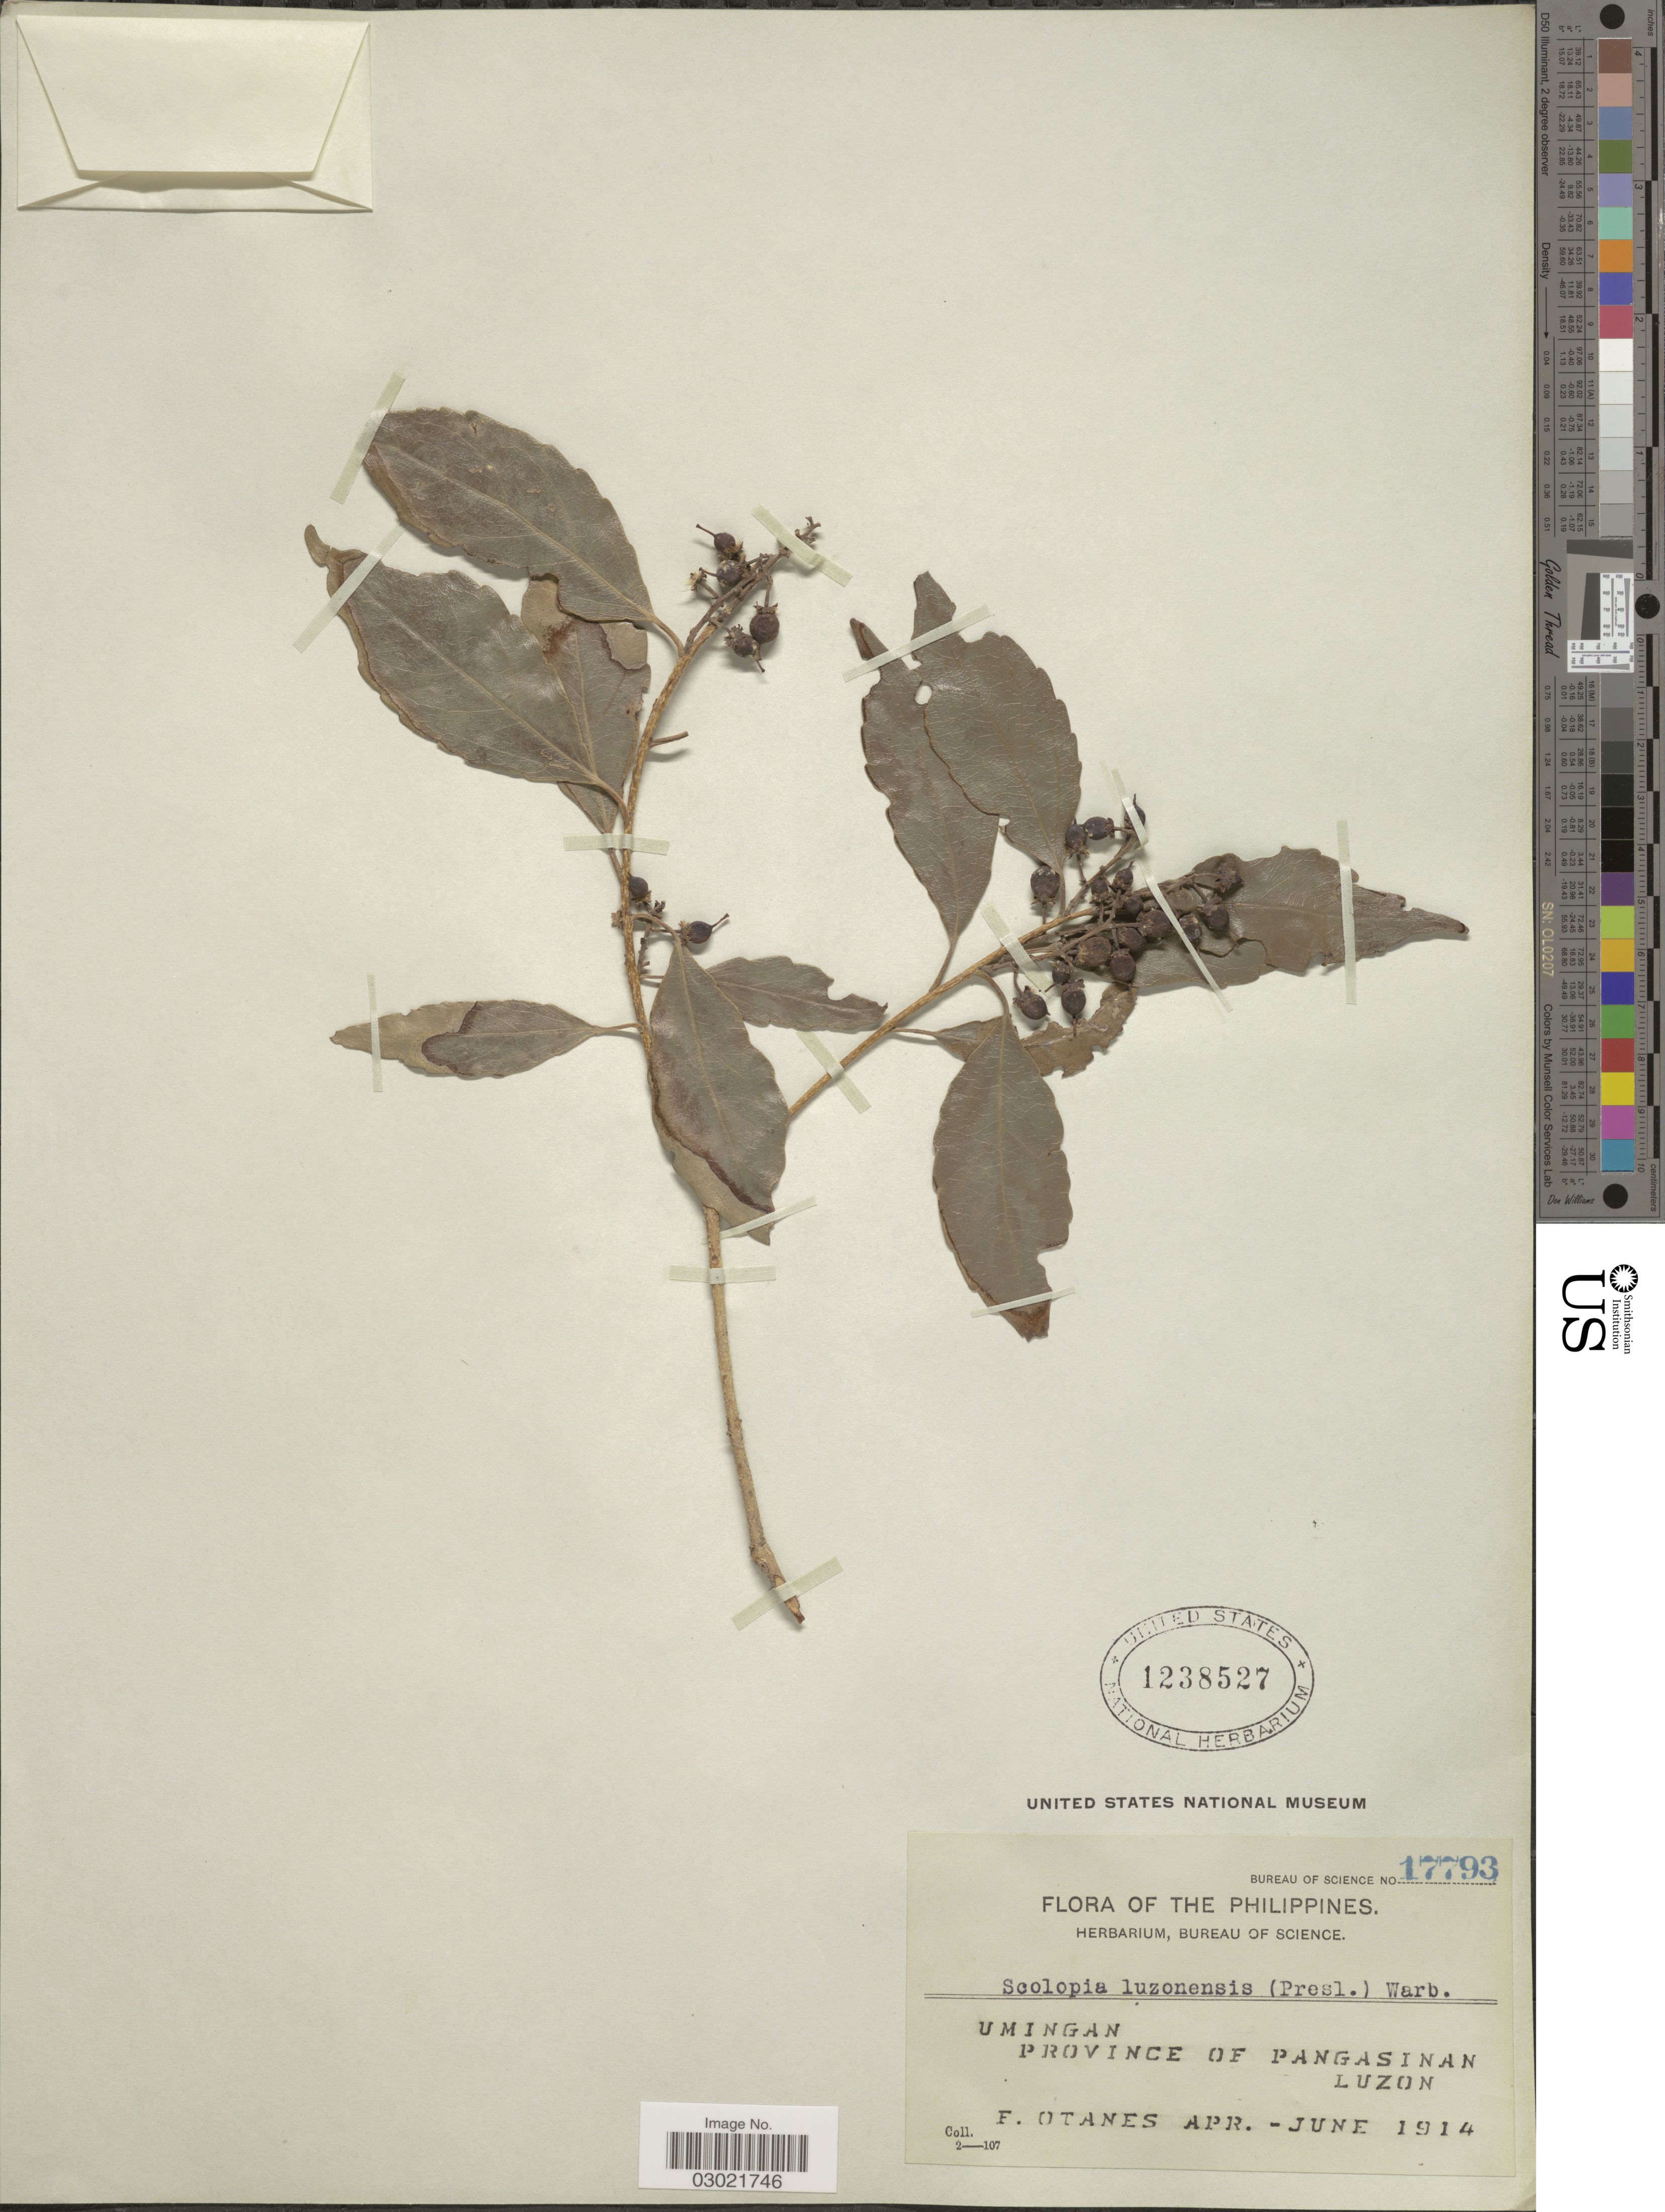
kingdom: Plantae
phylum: Tracheophyta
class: Magnoliopsida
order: Malpighiales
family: Salicaceae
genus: Scolopia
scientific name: Scolopia luzonensis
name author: (C. Presl) Warb.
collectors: F. Q. Otanes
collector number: Bureau of Science 17793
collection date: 1914-04/1914-06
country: Philippines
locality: Umingan. Province of Langasinan, Luzon.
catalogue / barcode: US 1238527